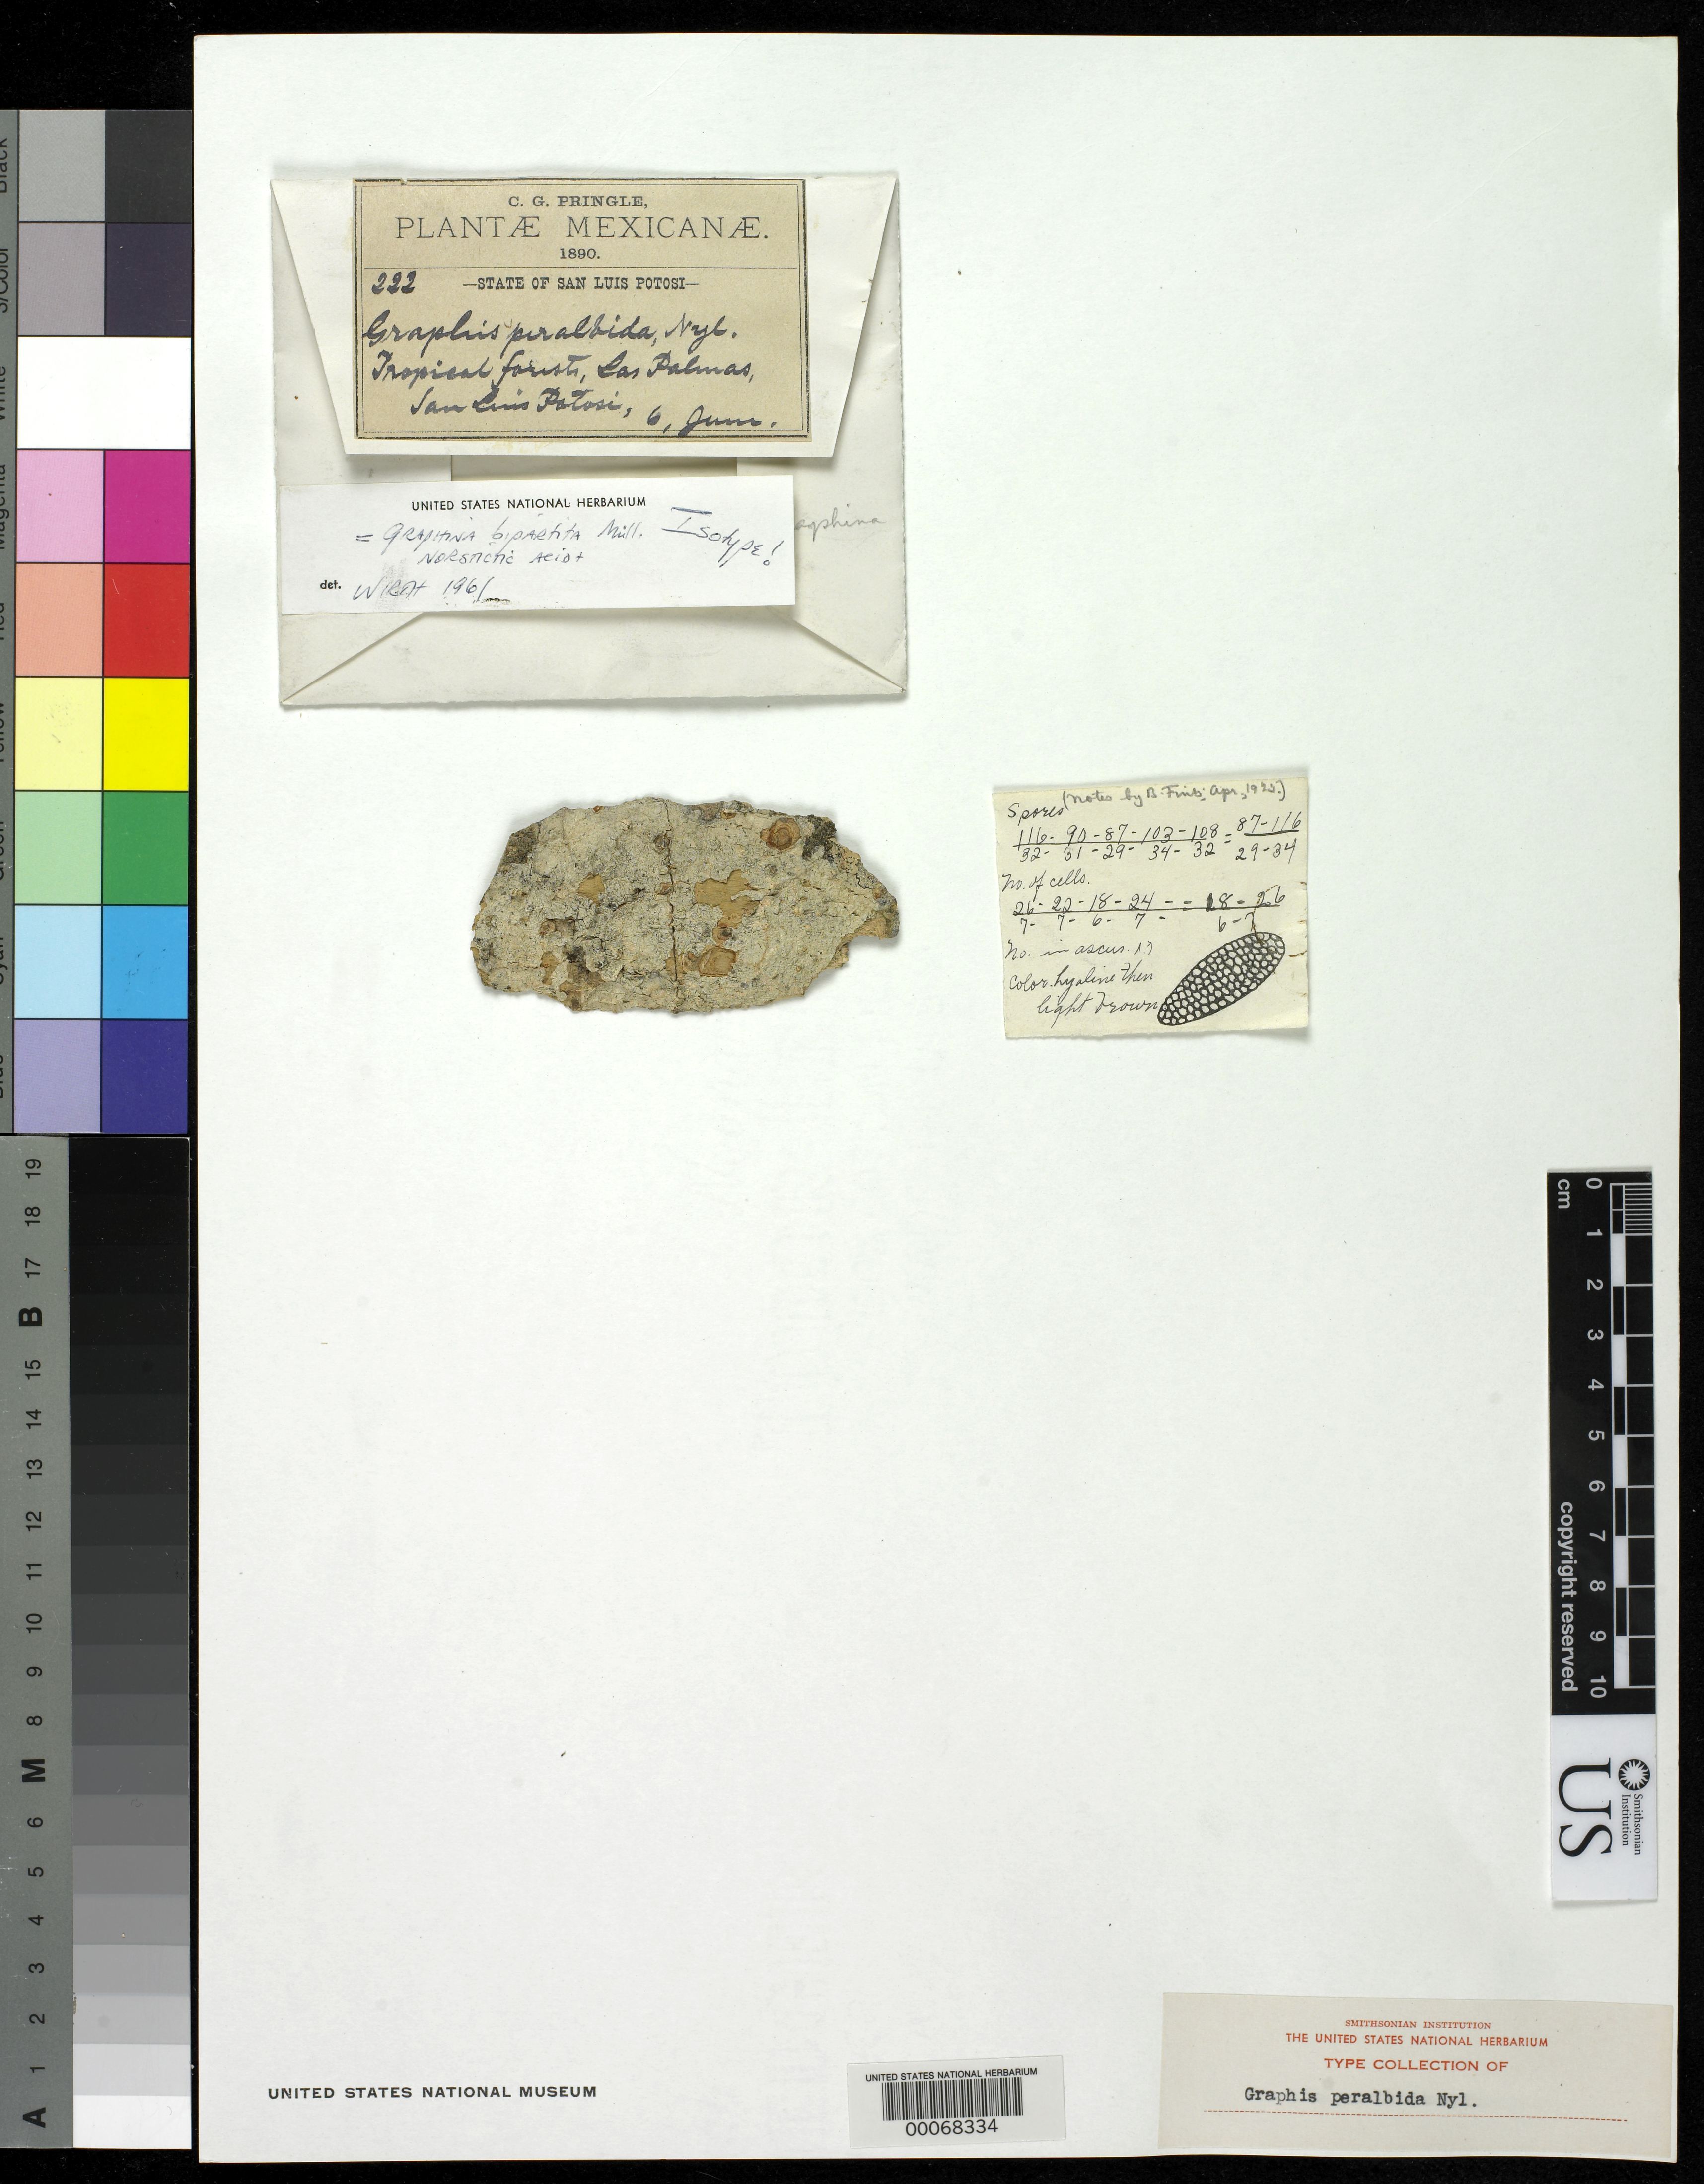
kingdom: Fungi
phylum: Ascomycota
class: Lecanoromycetes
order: Ostropales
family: Graphidaceae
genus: Graphis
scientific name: Graphis peralbida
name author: Nyl.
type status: Isotype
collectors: C. G. Pringle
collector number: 222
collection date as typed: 06 Jun 1890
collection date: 1890-06-06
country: Mexico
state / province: San Luis Potosi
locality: Las Palmas.